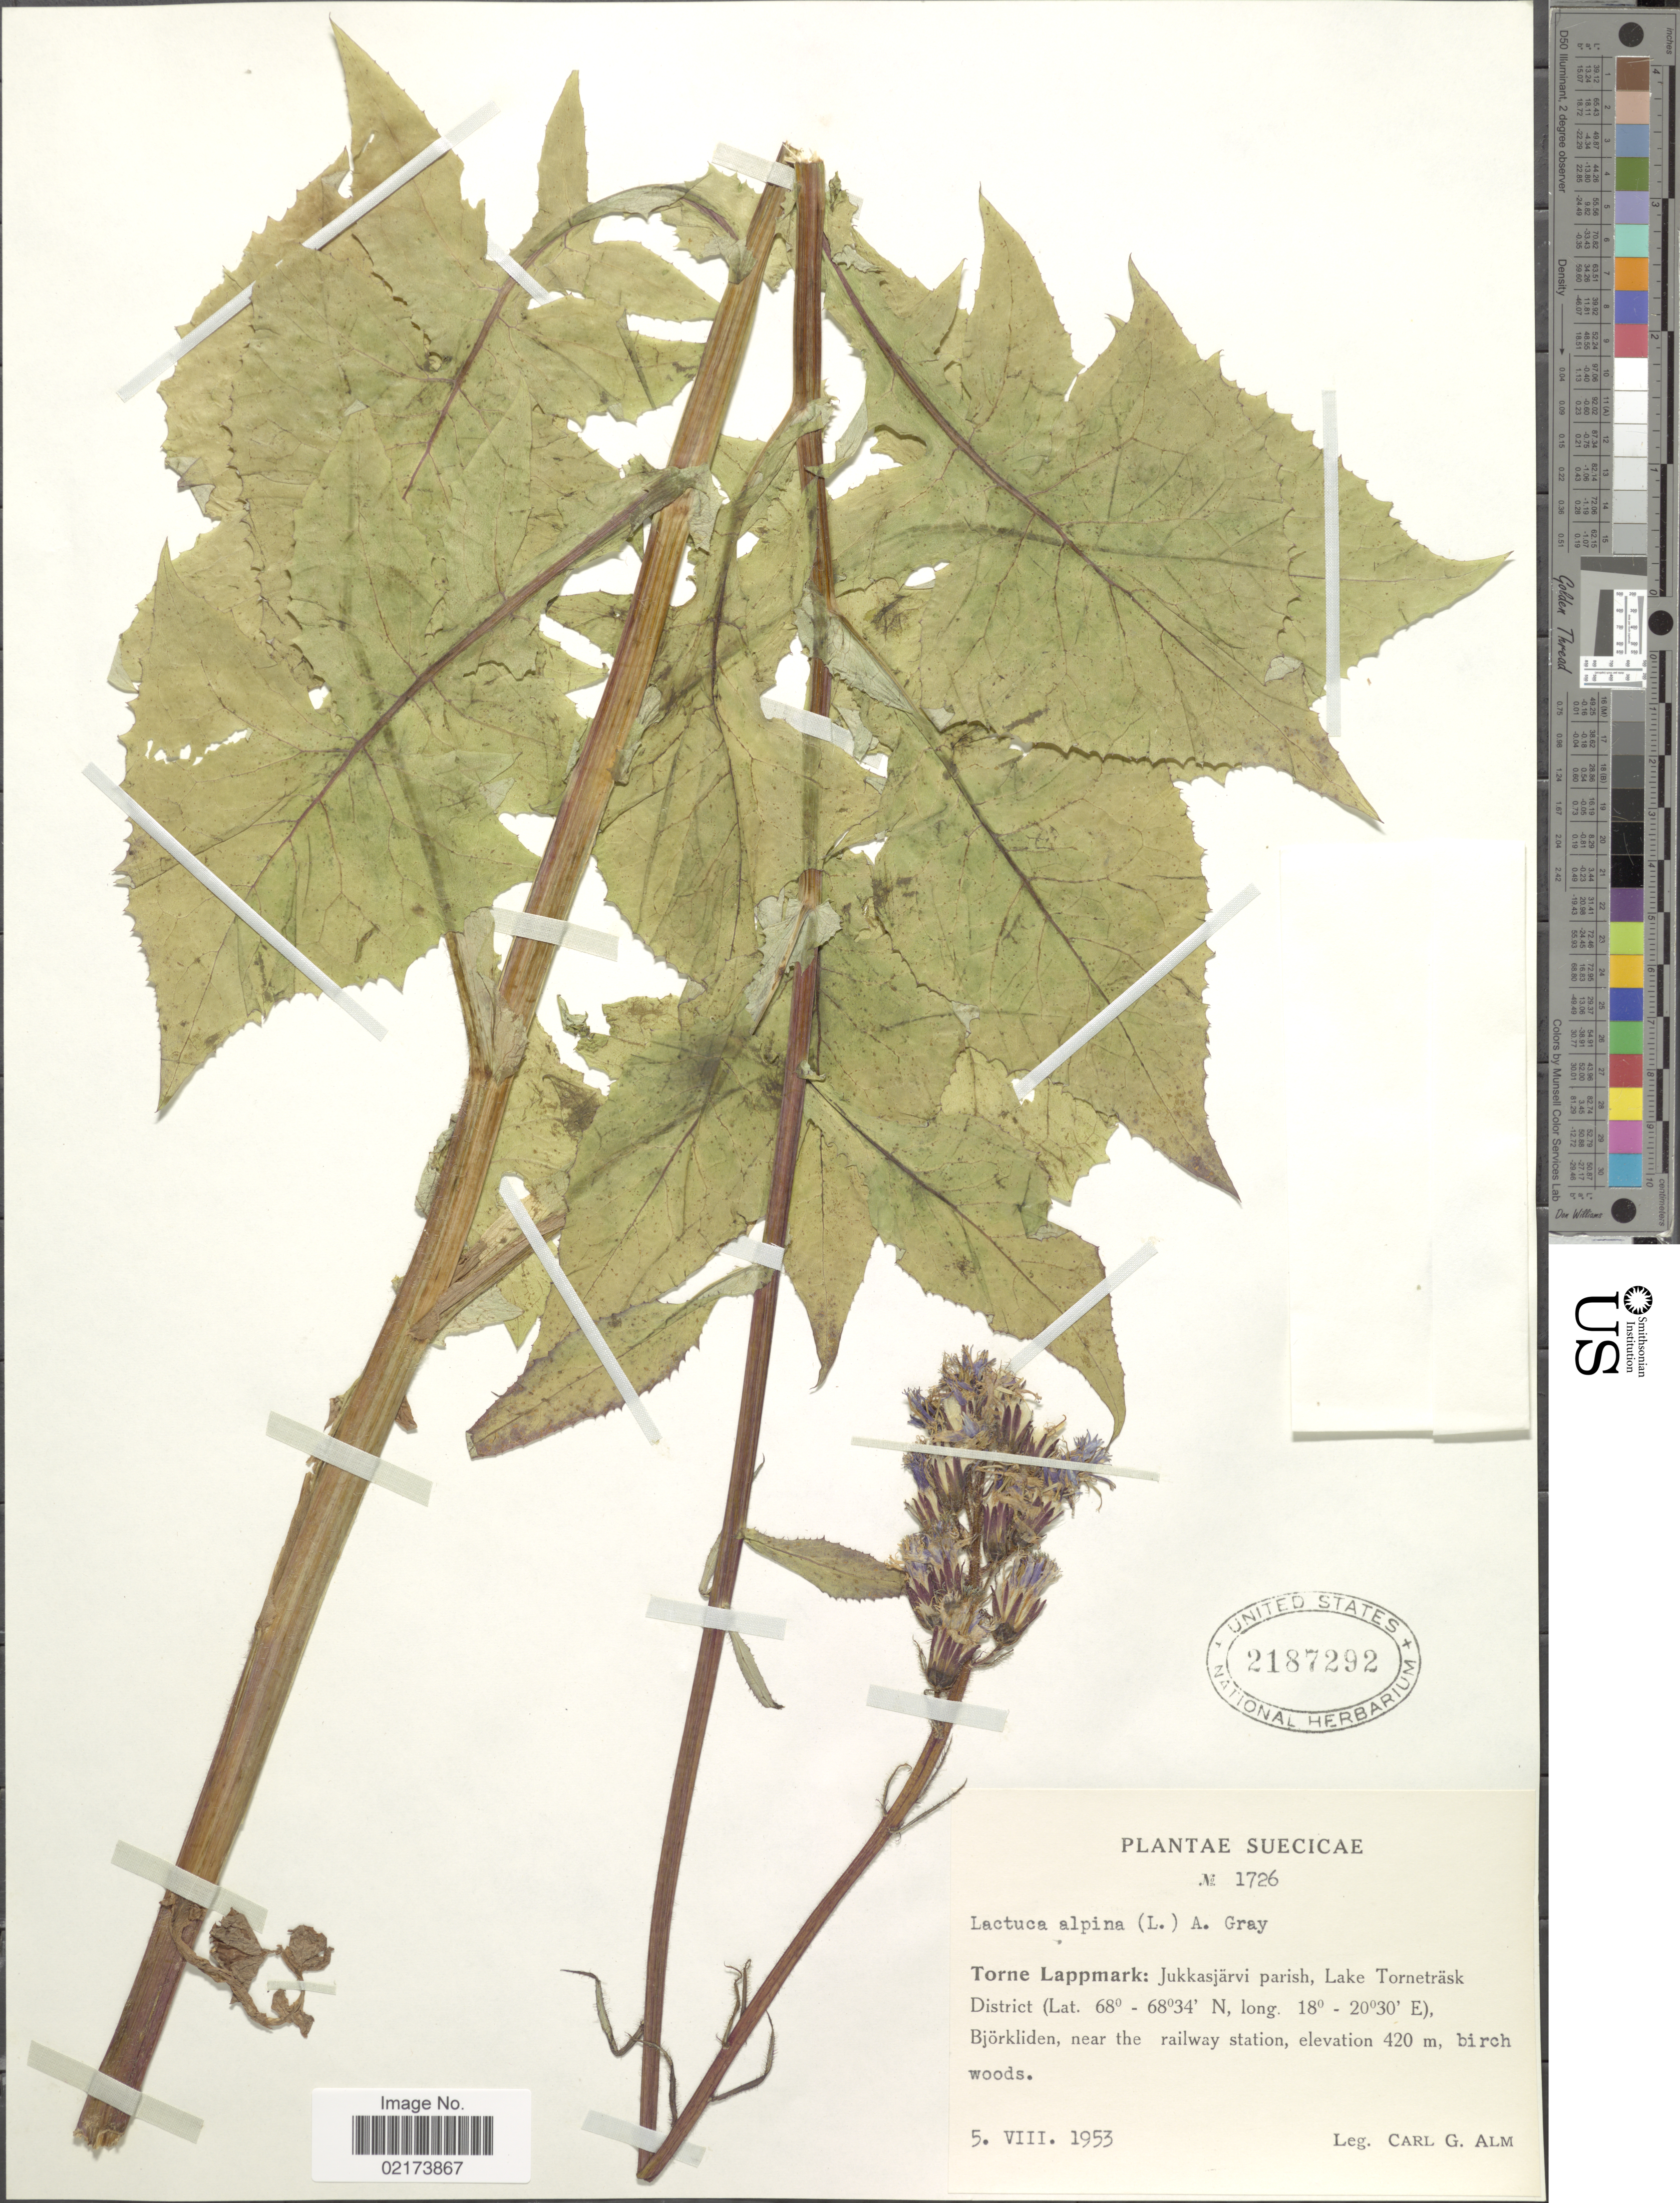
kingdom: Plantae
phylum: Tracheophyta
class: Magnoliopsida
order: Asterales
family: Asteraceae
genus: Lactuca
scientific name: Lactuca alpina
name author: (L.) A. Gray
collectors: C. G. Alm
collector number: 1726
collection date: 1953-08-05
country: Sweden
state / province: Norrbotten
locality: Suecicae, Torne Lappmark, Jukkasjarvi parish, Lake Tornetrask District, Bjorkliden, near the railway station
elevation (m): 420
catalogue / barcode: US 2187292